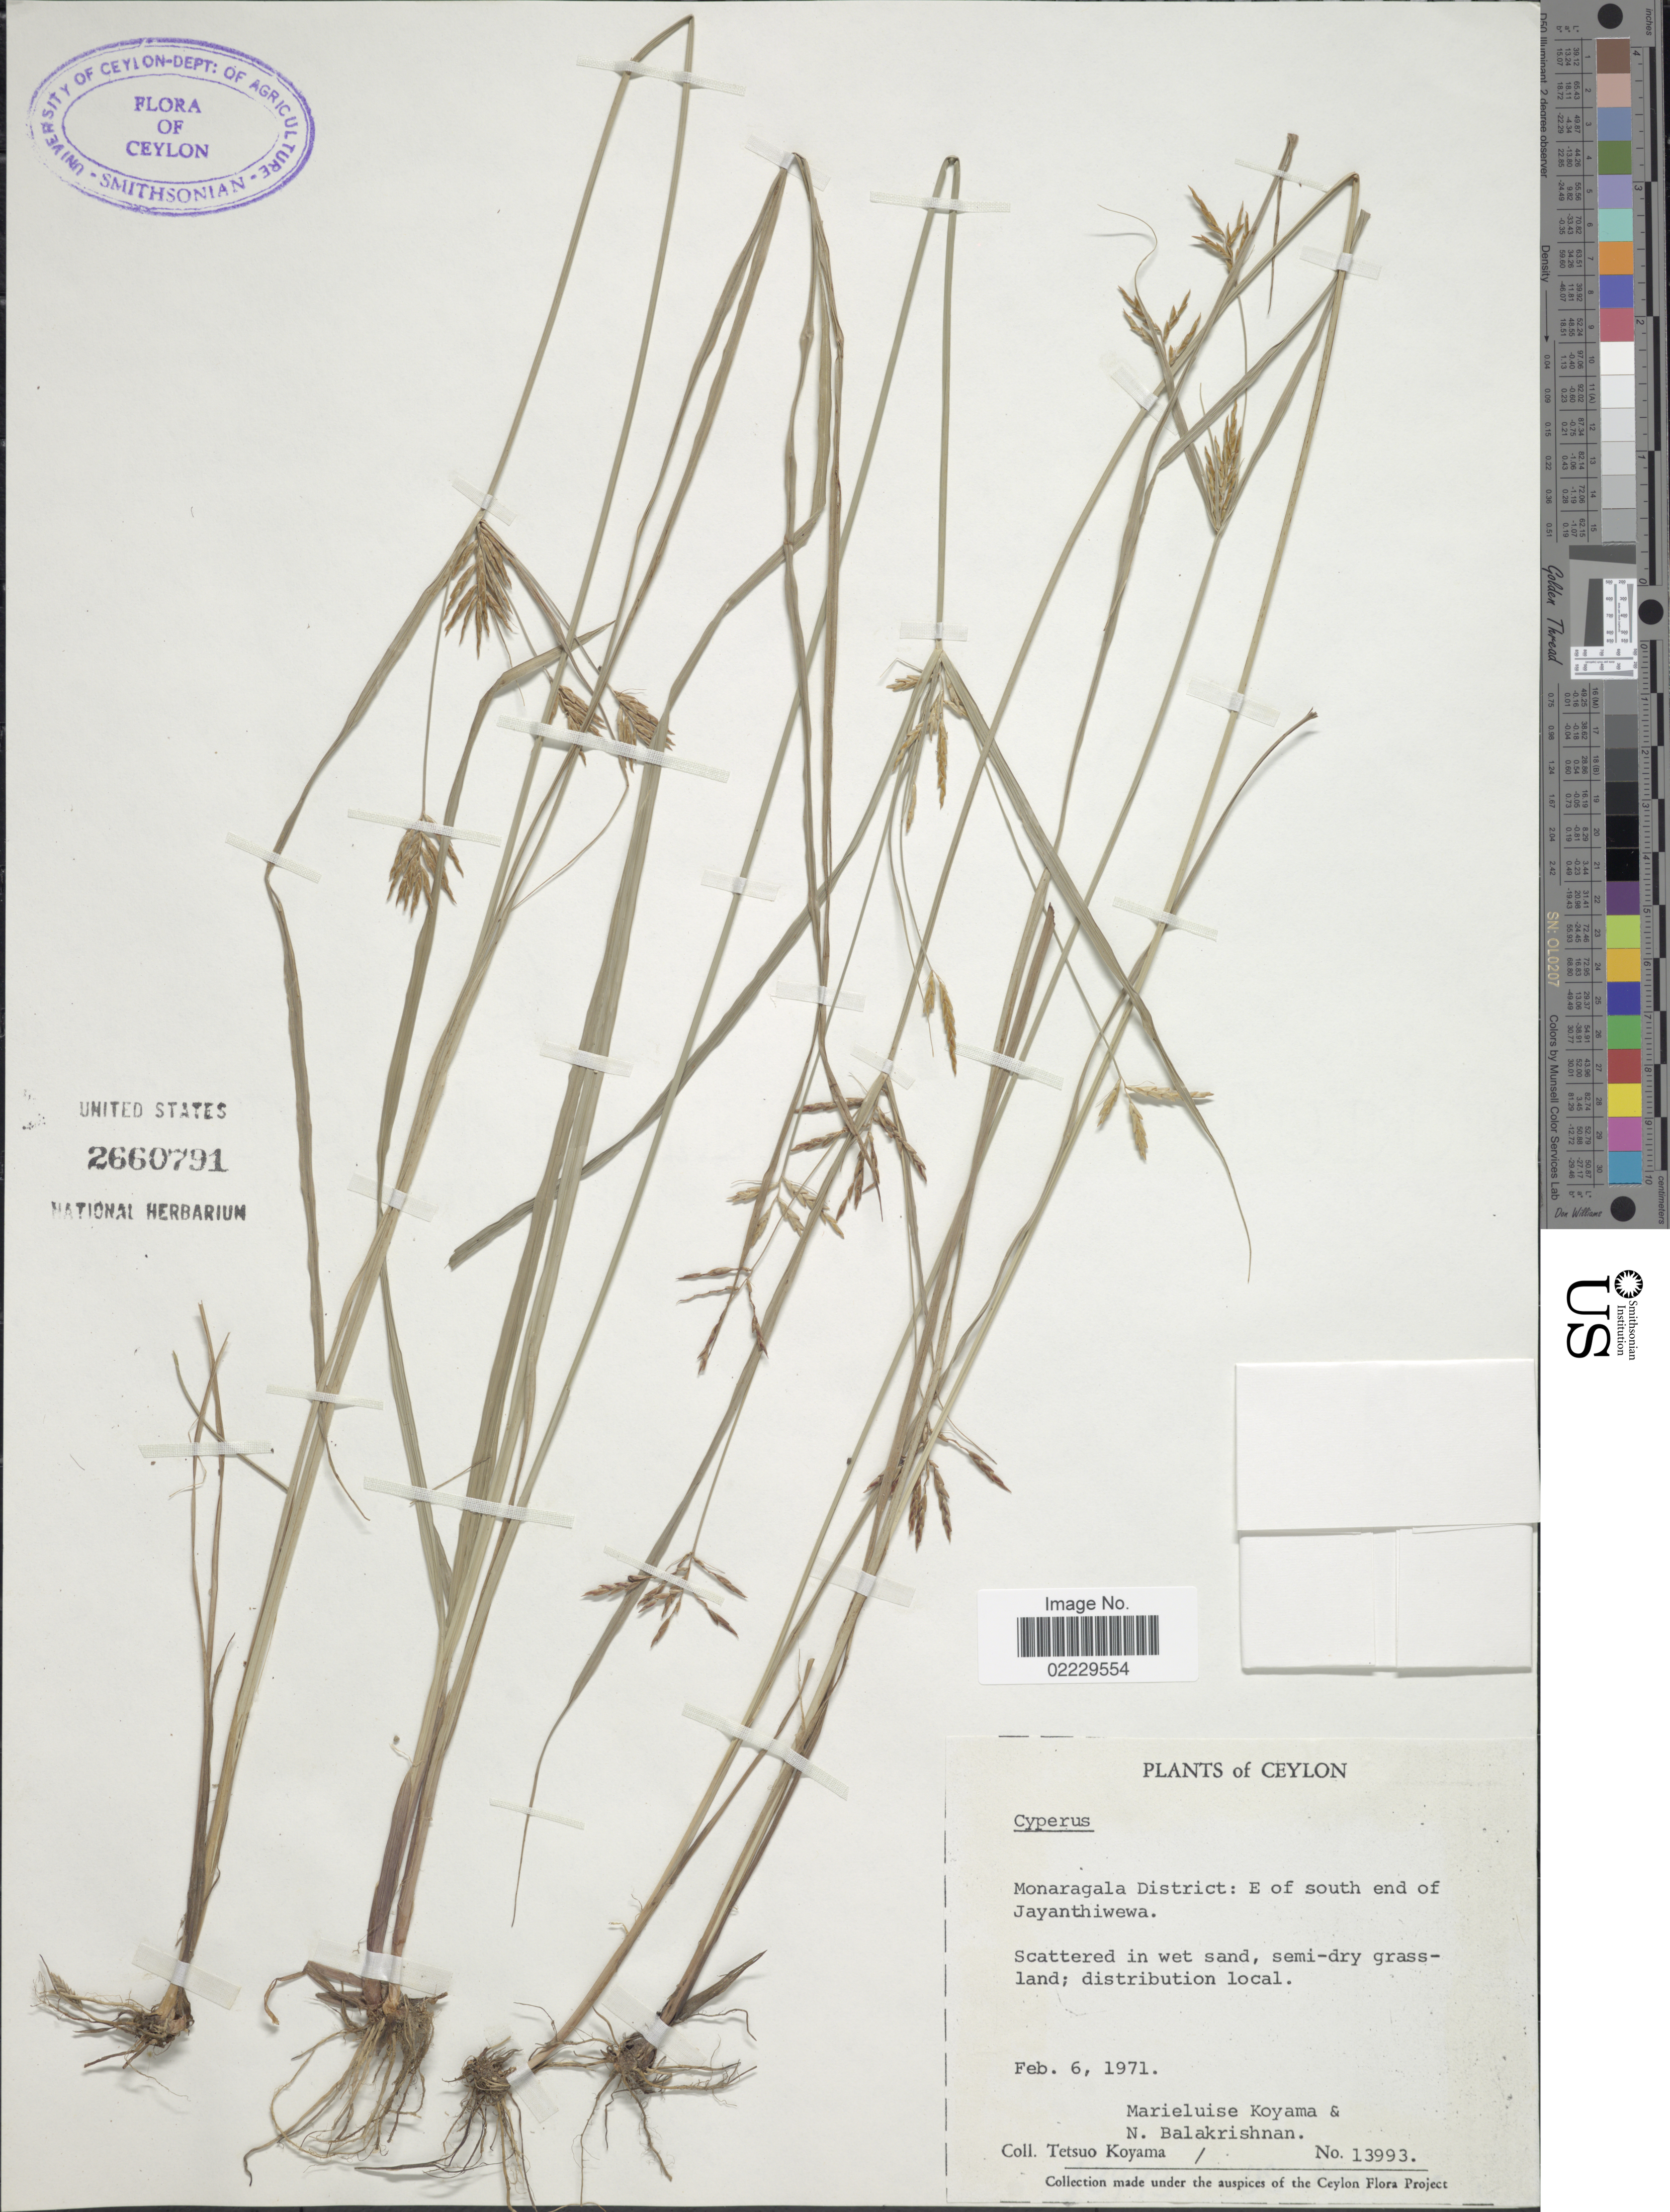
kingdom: Plantae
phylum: Tracheophyta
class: Liliopsida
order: Poales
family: Cyperaceae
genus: Cyperus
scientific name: Cyperus tenuiculmis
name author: Boeckeler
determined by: Strong, Mark T., (BOT), Smithsonian Institution - National Museum of Natural History (UNITED STATES)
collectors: T. Koyama, M. Koyama & N. Balakrishnan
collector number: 13993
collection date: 1971-02-06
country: Sri Lanka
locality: Ceylon, Monaragala District: E of south end of Jayanthiwewa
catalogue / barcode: US 2660791